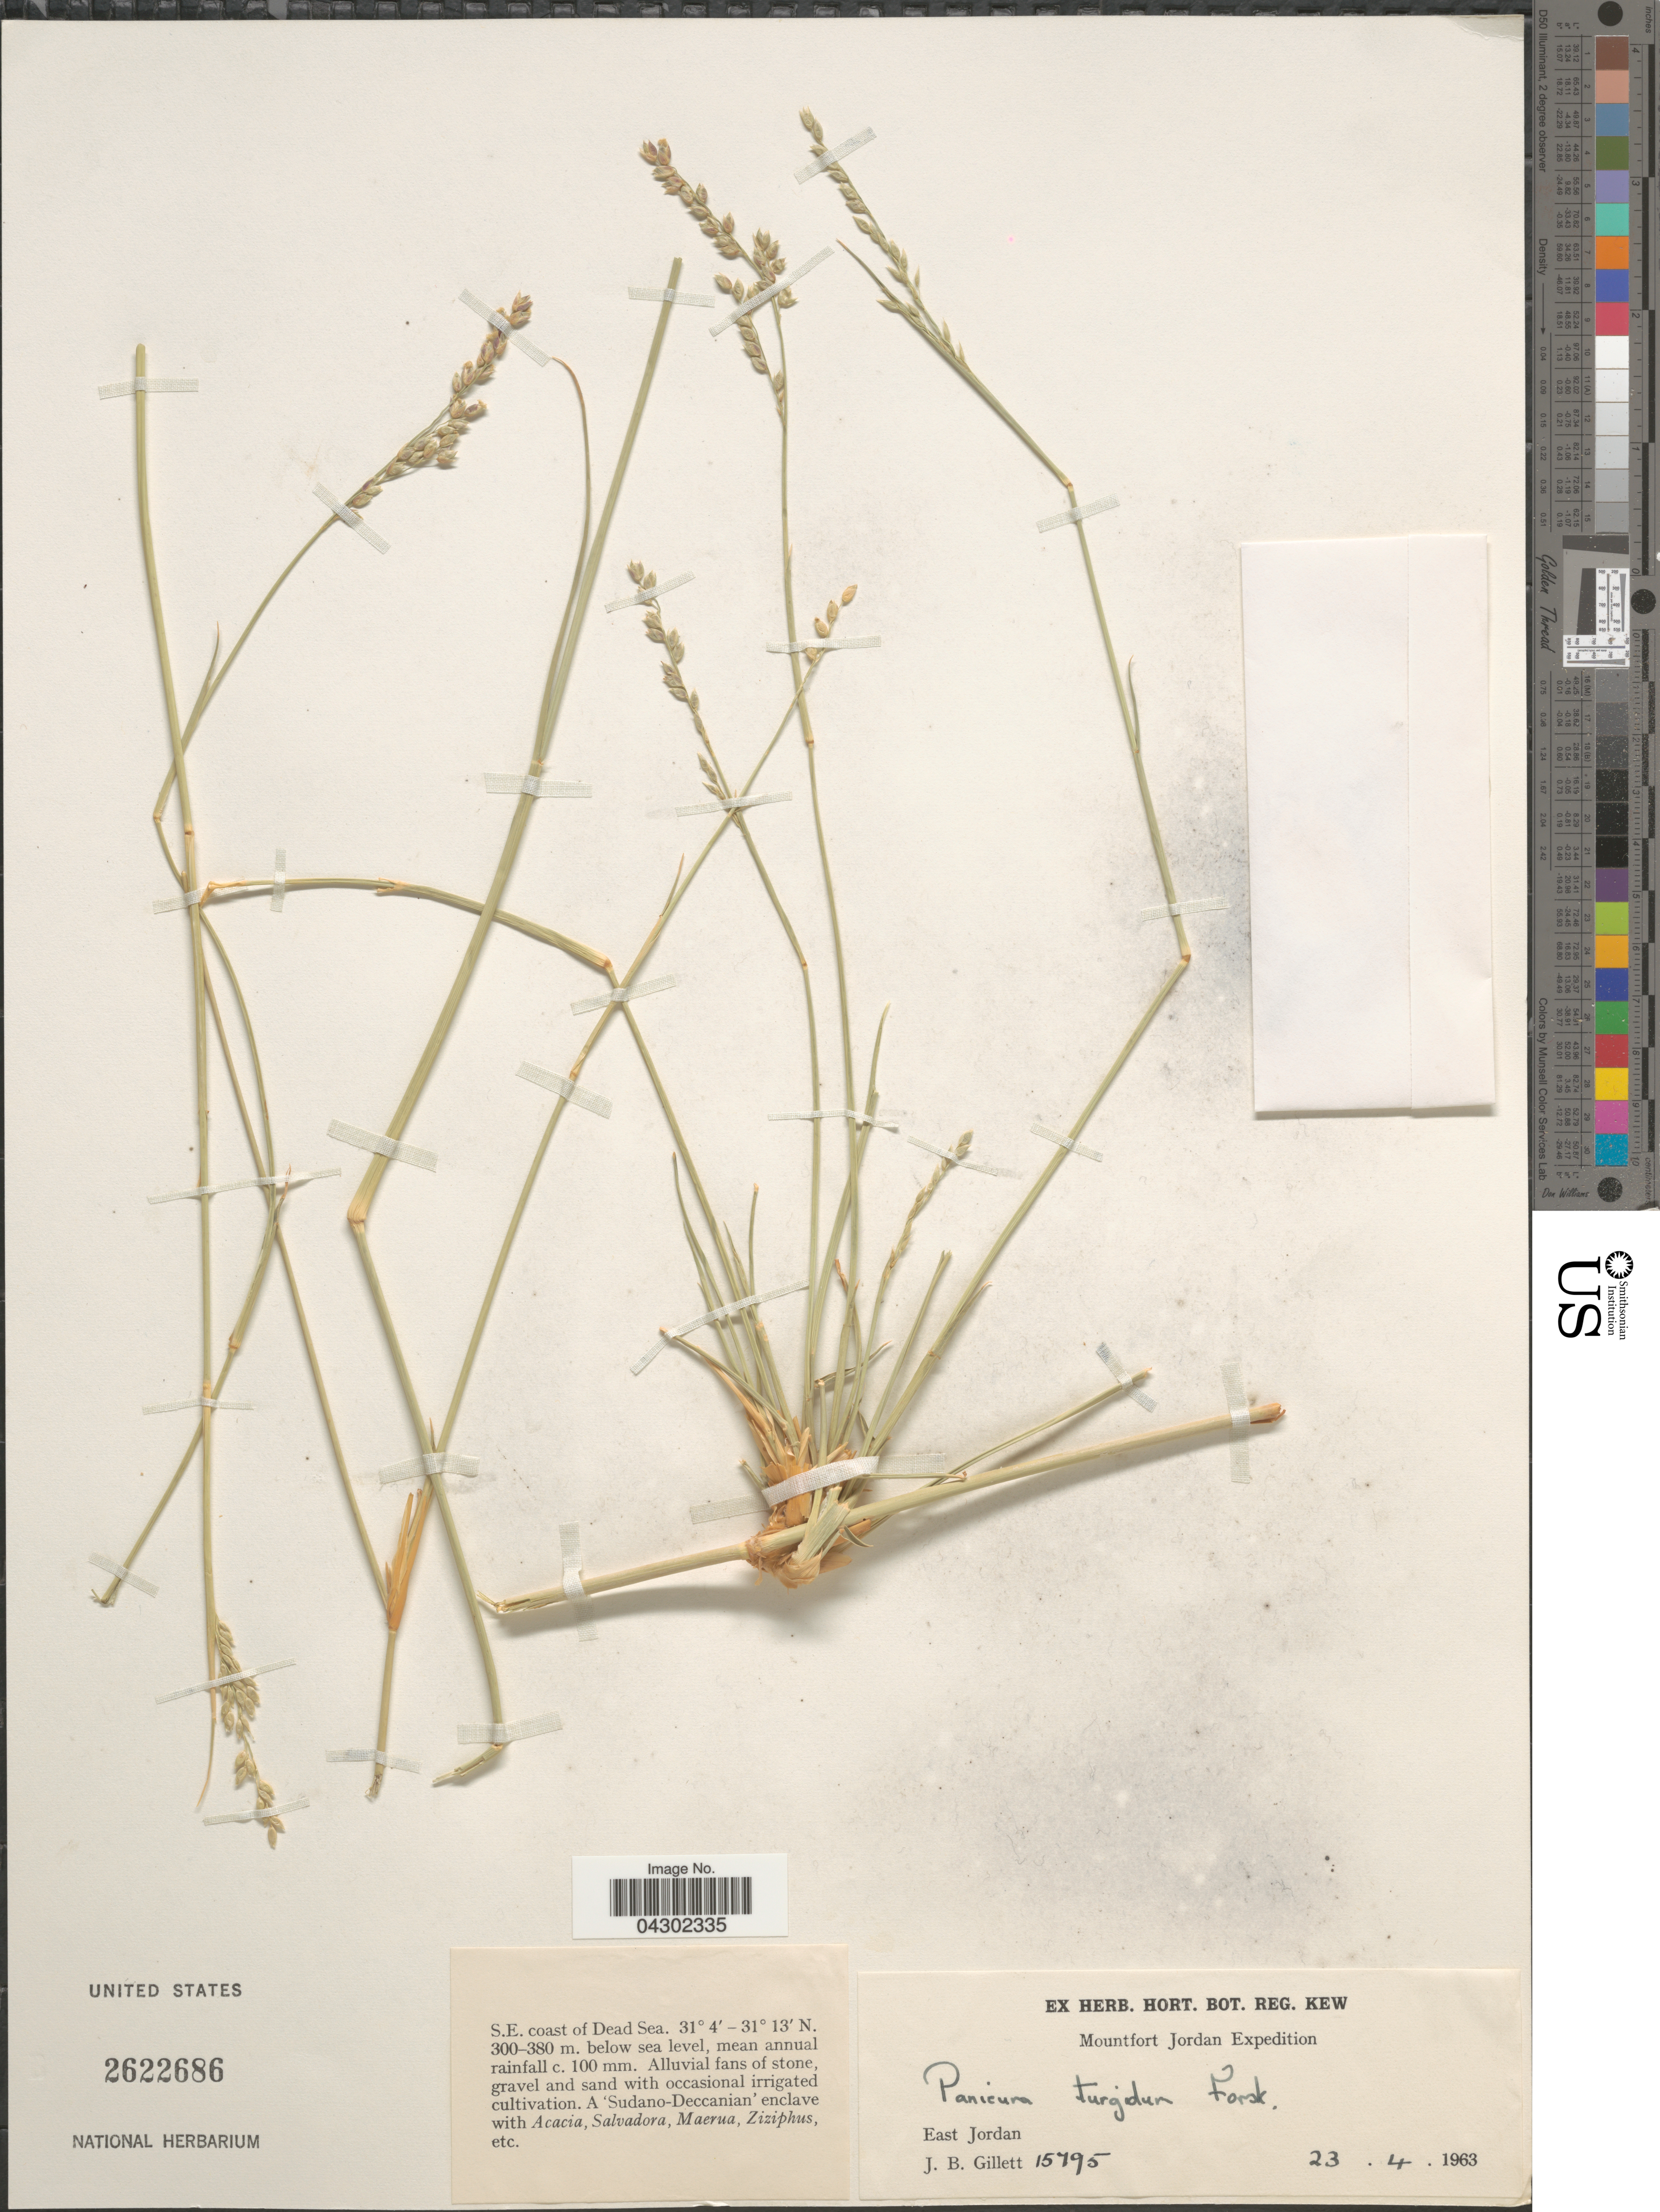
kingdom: Plantae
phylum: Tracheophyta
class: Liliopsida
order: Poales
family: Poaceae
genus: Panicum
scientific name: Panicum turgidum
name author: Forssk.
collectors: J. B. Gillett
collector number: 15795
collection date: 1963-04-23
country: Jordan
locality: S.E. coast of Dead Sea. Mountfort Jordan Expedition. East Jordan.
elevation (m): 300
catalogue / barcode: US 2622686